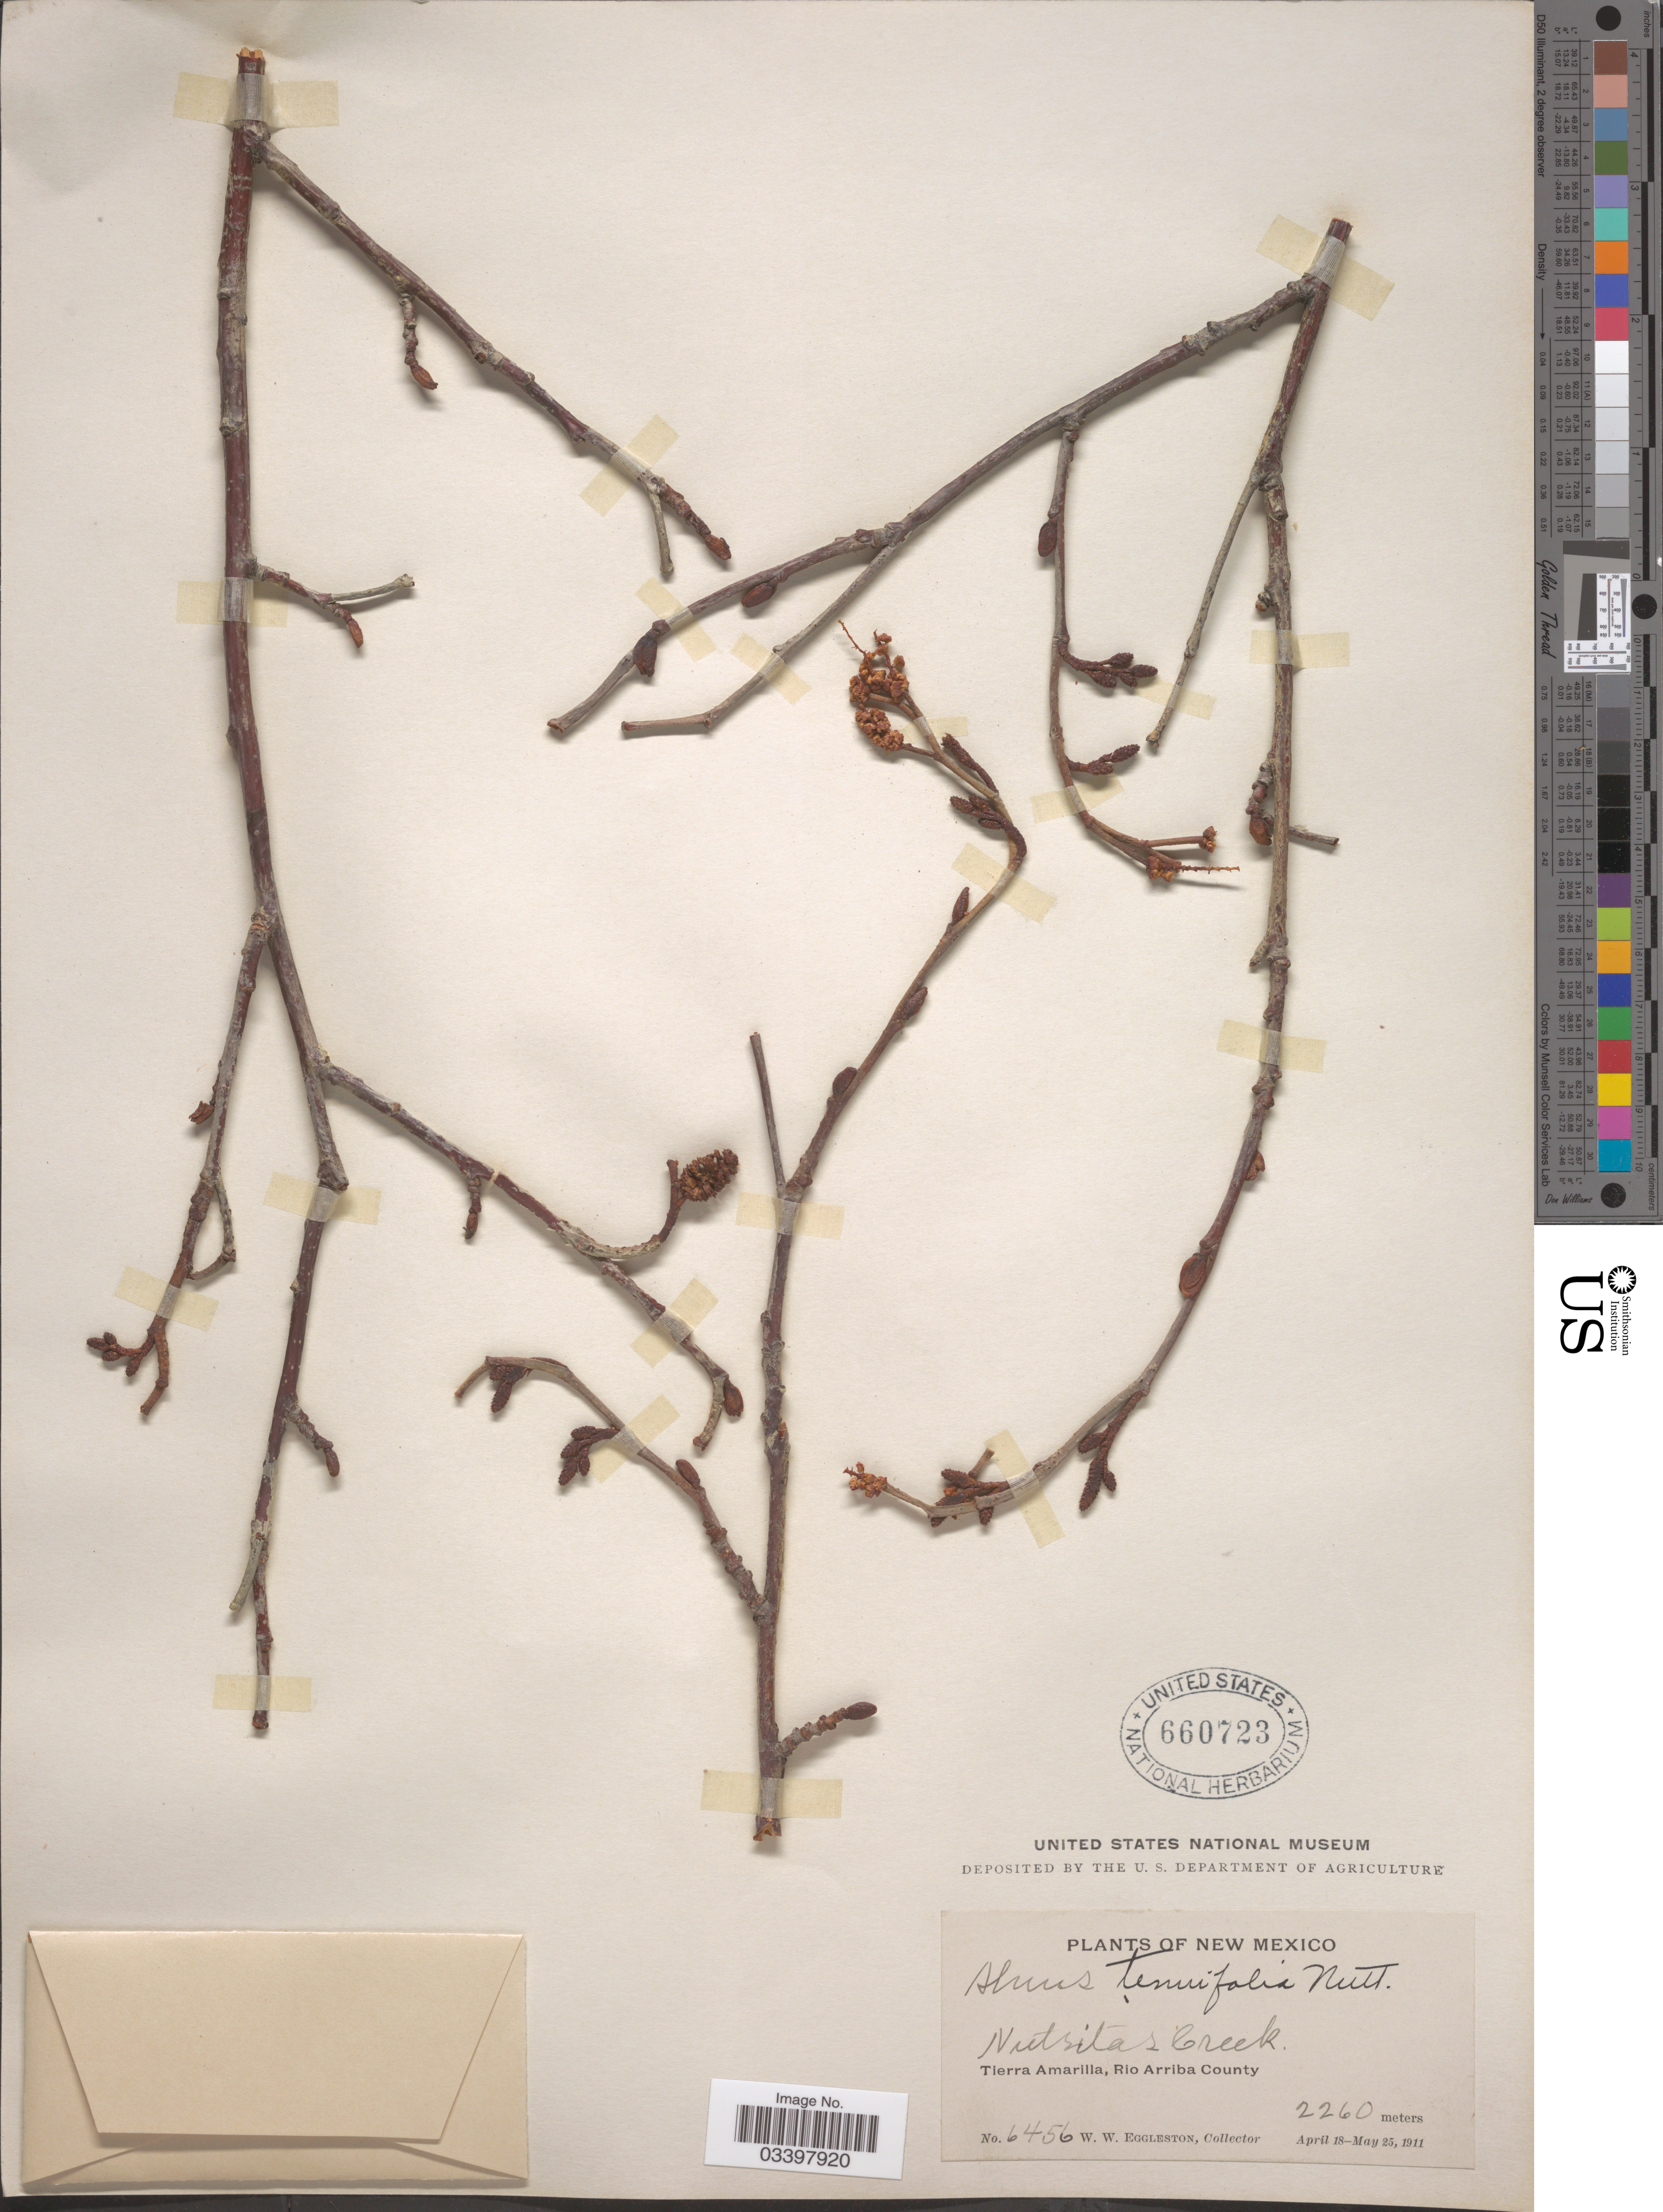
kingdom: Plantae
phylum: Tracheophyta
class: Magnoliopsida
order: Fagales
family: Betulaceae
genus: Alnus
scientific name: Alnus incana subsp. tenuifolia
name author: (Nutt.) Breitung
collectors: W. W. Eggleston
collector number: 6456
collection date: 1911-04-18/1911-05-25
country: United States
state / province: New Mexico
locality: Nutrita's Creek. Tierra Amarilla, Rio Arriba County.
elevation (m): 2260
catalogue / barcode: US 660723